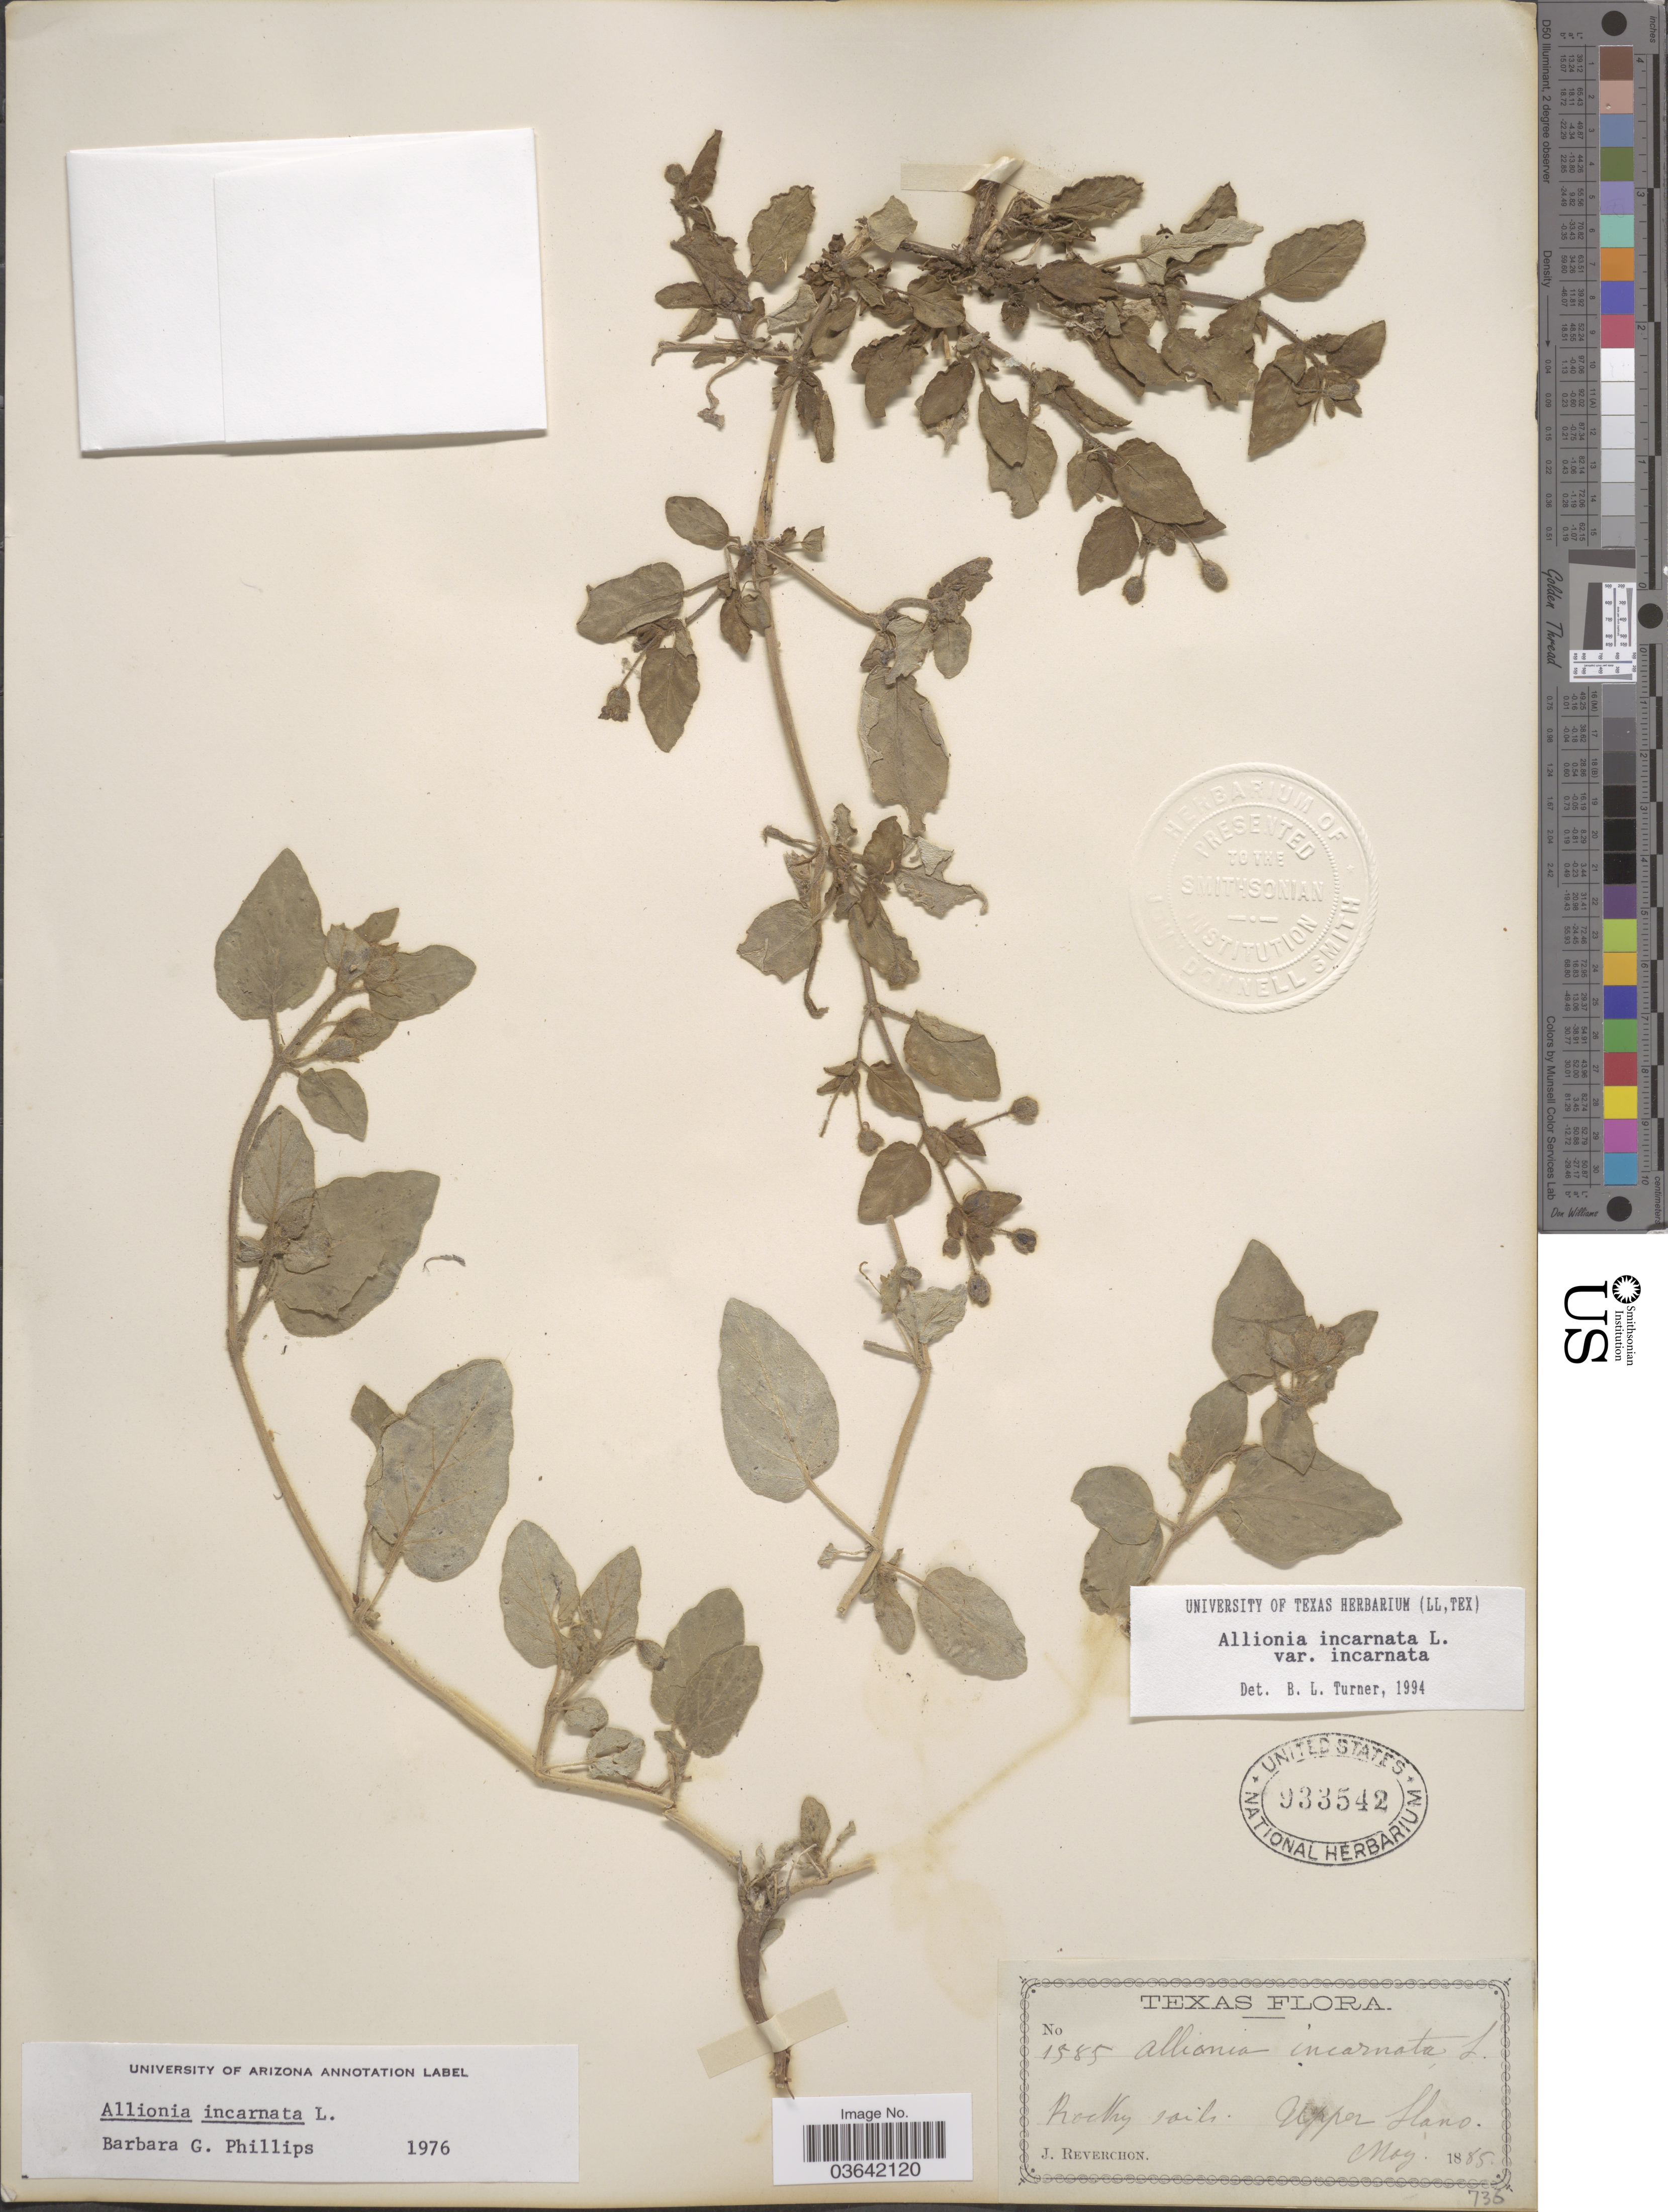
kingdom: Plantae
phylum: Tracheophyta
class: Magnoliopsida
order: Caryophyllales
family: Nyctaginaceae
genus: Allionia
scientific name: Allionia incarnata var. incarnata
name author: L.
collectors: J. Reverchon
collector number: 1585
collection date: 1885-05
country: United States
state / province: Texas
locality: Upper Llano.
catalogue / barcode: US 933542